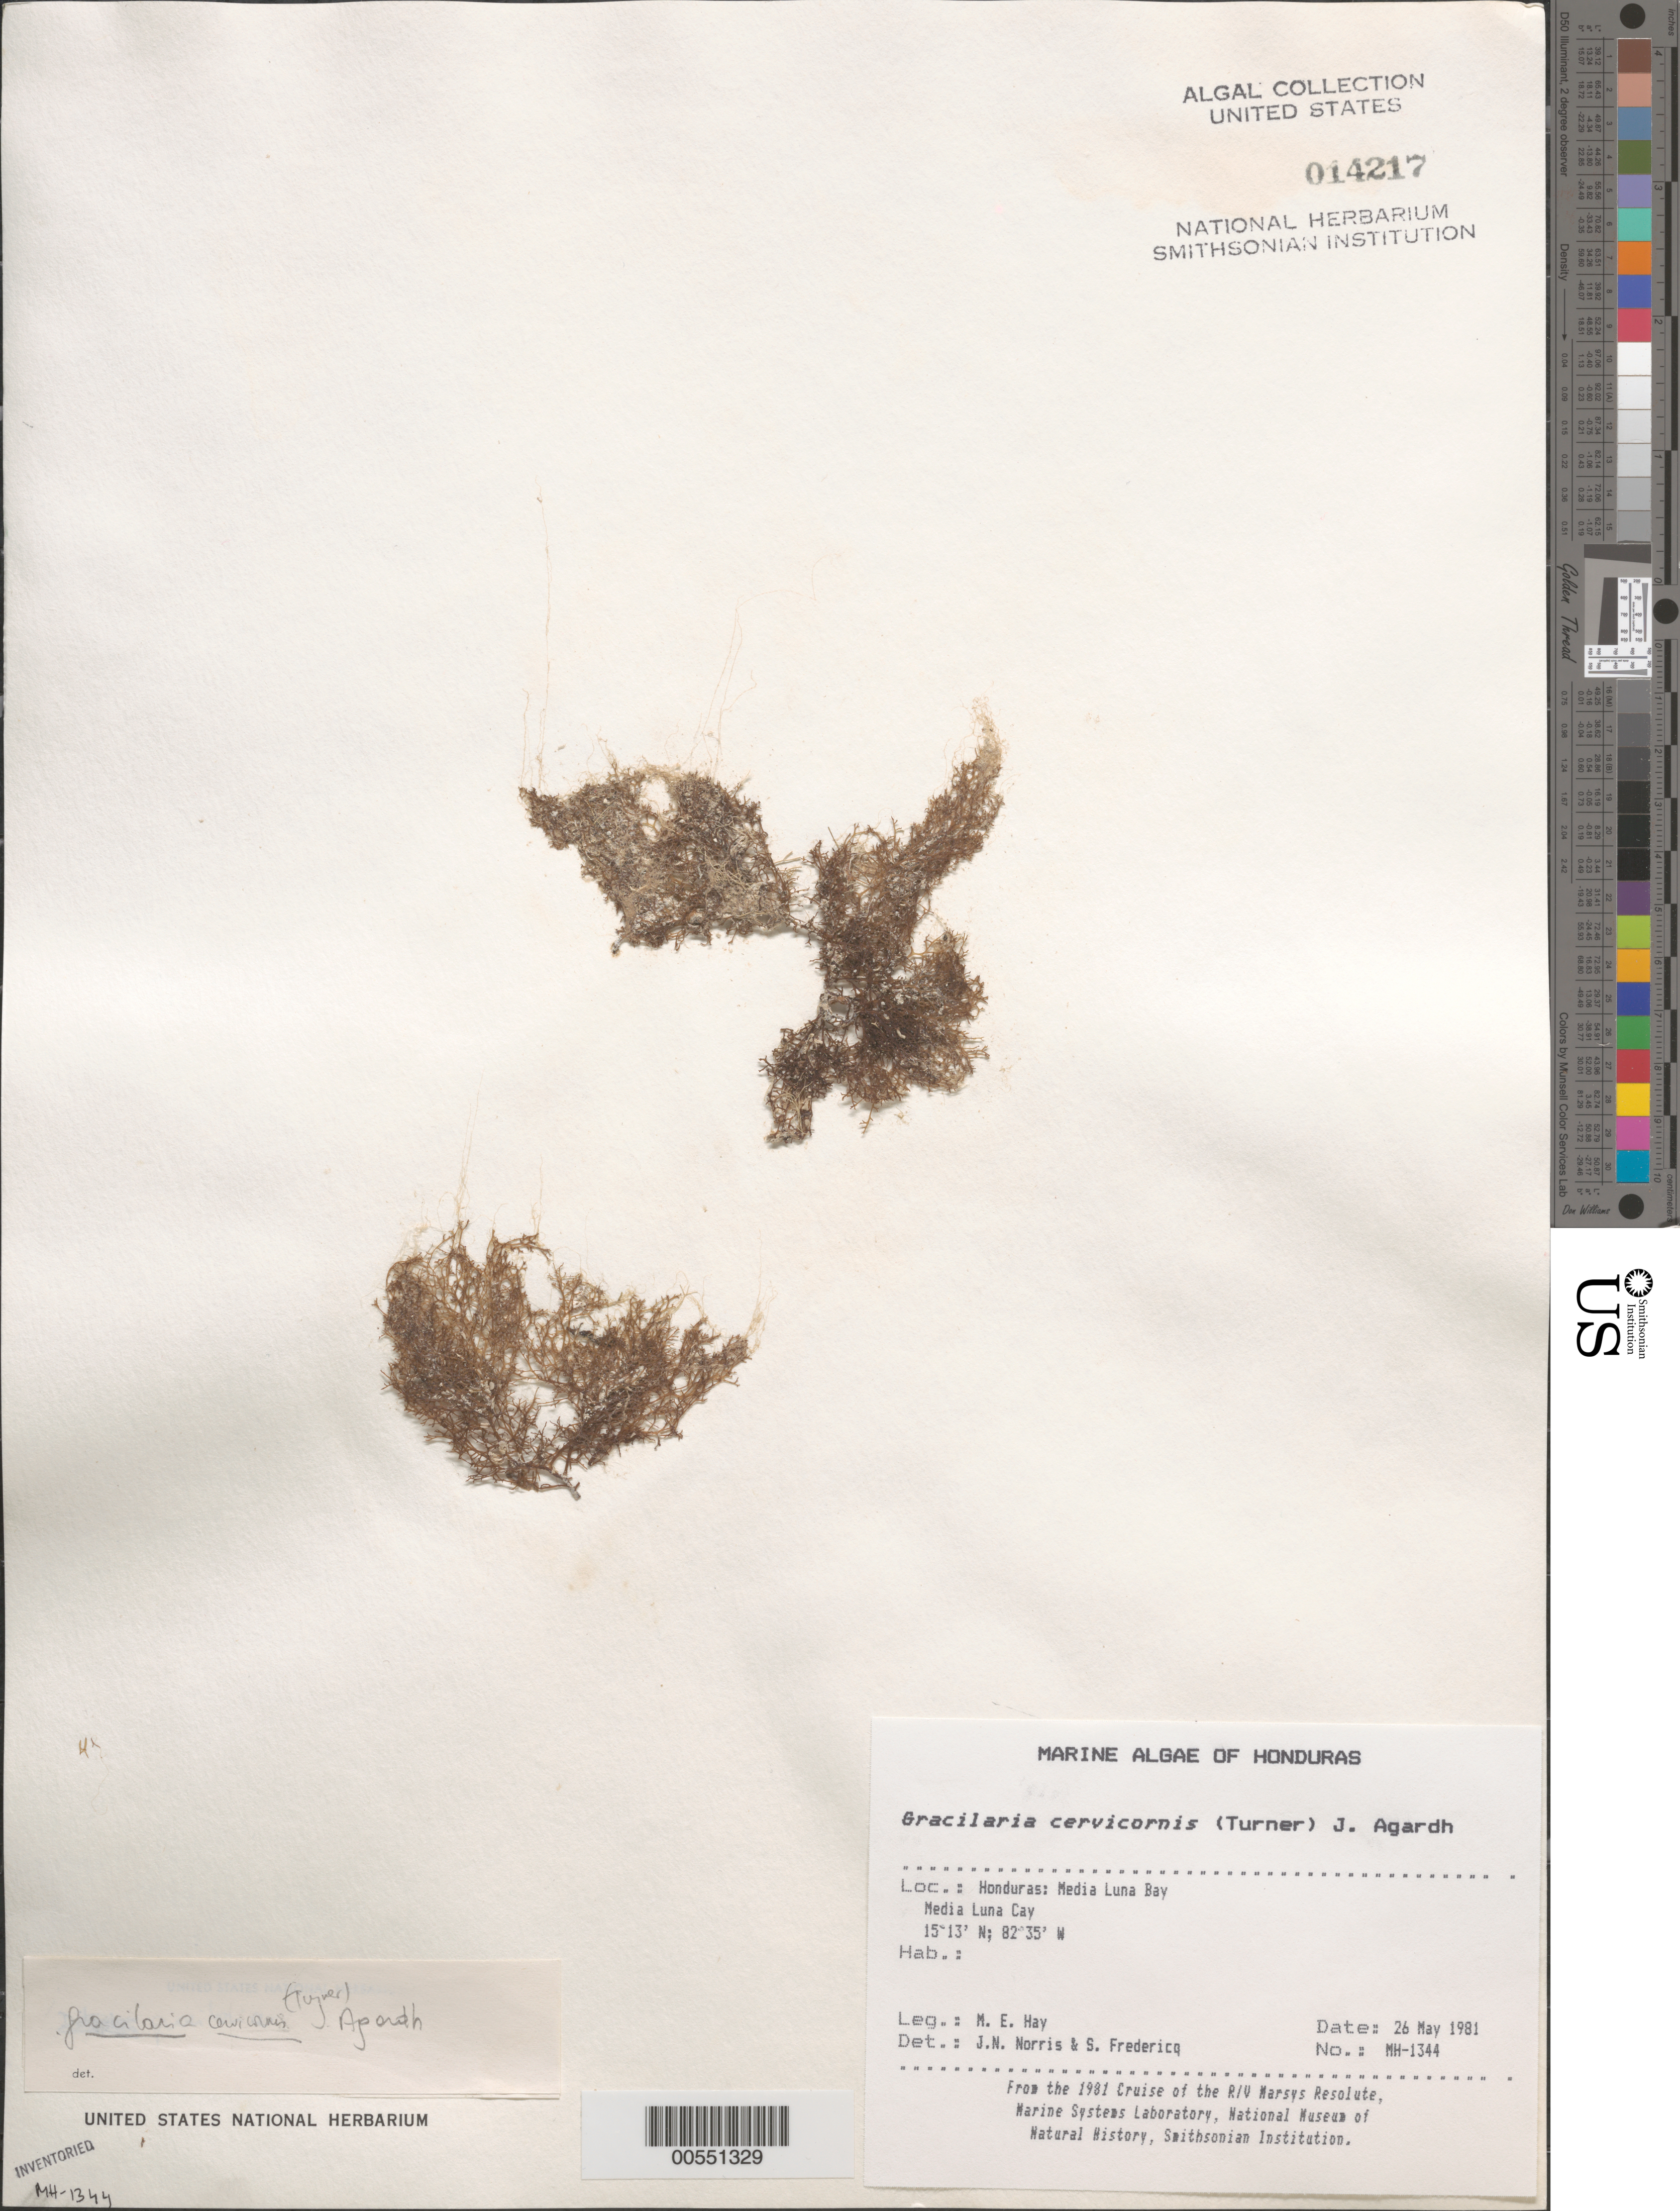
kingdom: Plantae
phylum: Rhodophyta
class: Florideophyceae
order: Gracilariales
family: Gracilariaceae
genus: Gracilaria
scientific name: Gracilaria cervicornis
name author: (Turner) J. Agardh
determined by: Norris, J. N.; Fredericq, S.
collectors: M. E. Hay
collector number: MEH-1344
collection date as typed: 26 May 1981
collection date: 1981-05-26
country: Honduras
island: Media Luna Cay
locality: Media Luna Bay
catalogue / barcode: US 14217